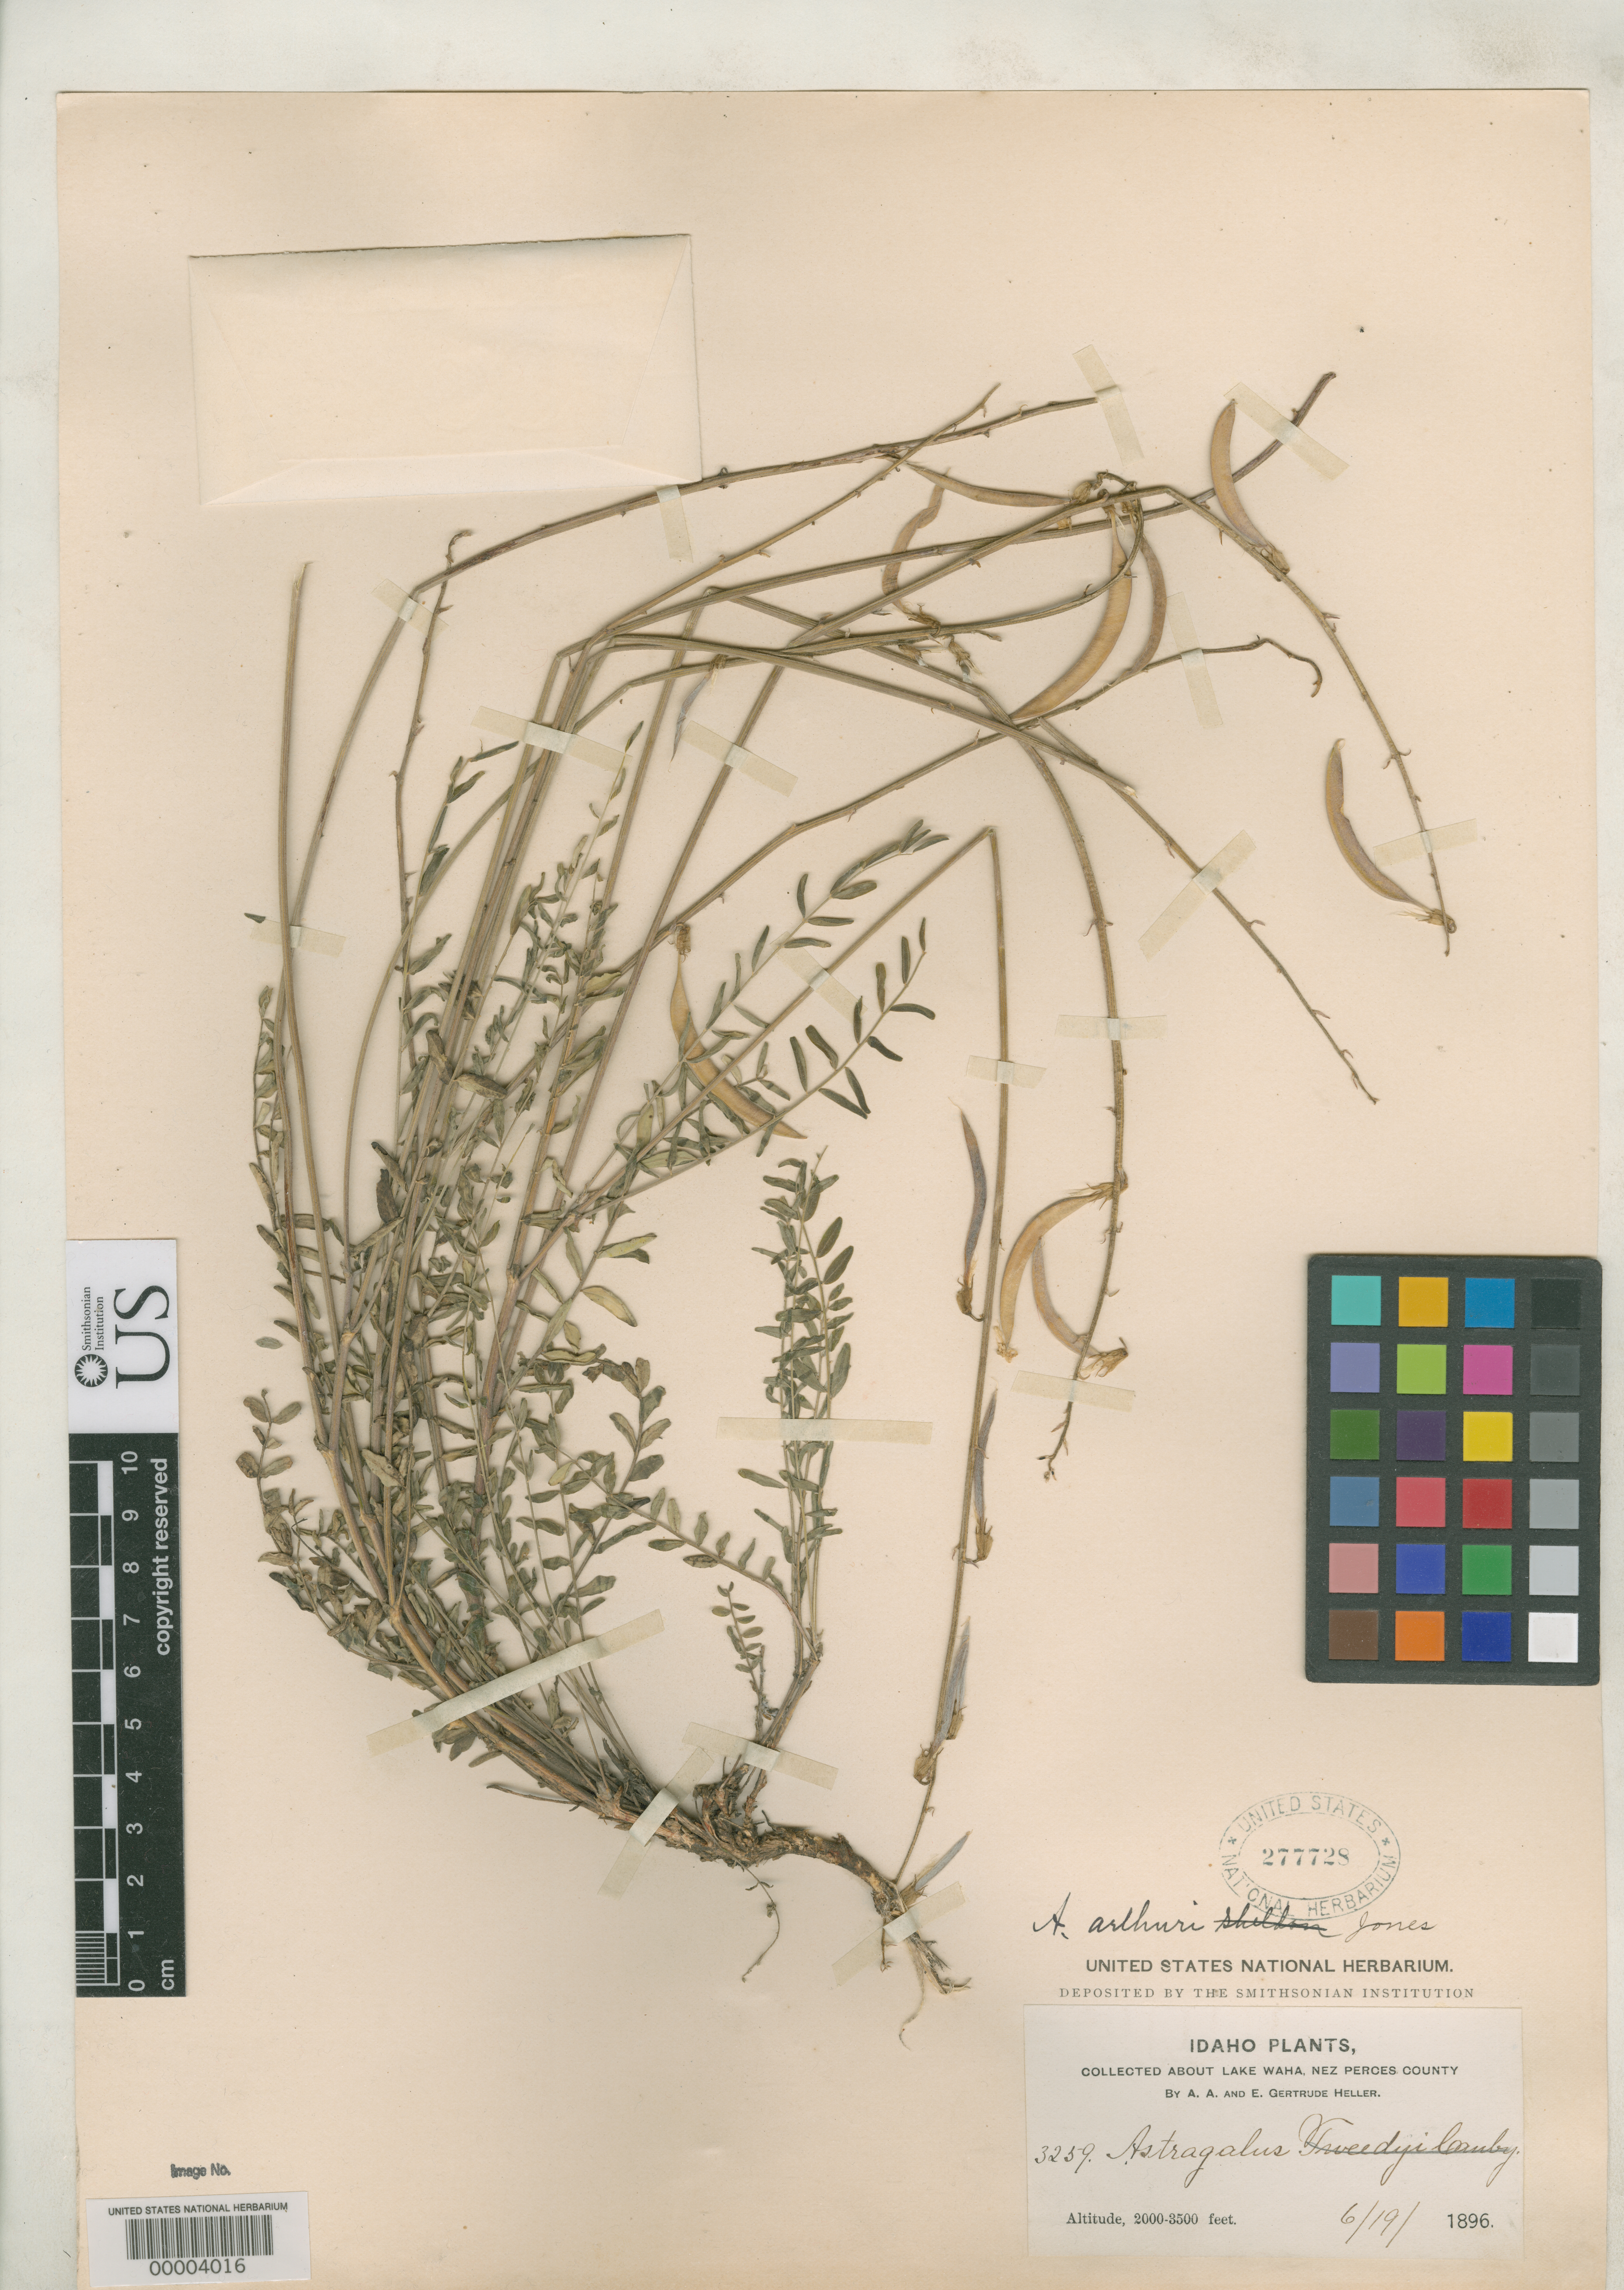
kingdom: Plantae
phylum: Tracheophyta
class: Magnoliopsida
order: Fabales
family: Fabaceae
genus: Astragalus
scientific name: Astragalus arthuri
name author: M.E. Jones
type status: Isotype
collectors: A. A. Heller & E. G. Heller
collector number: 3259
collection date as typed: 19 May 1896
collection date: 1896-05-19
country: United States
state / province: Idaho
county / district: Nez Perce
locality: Lake Waha.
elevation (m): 610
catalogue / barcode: US 277728